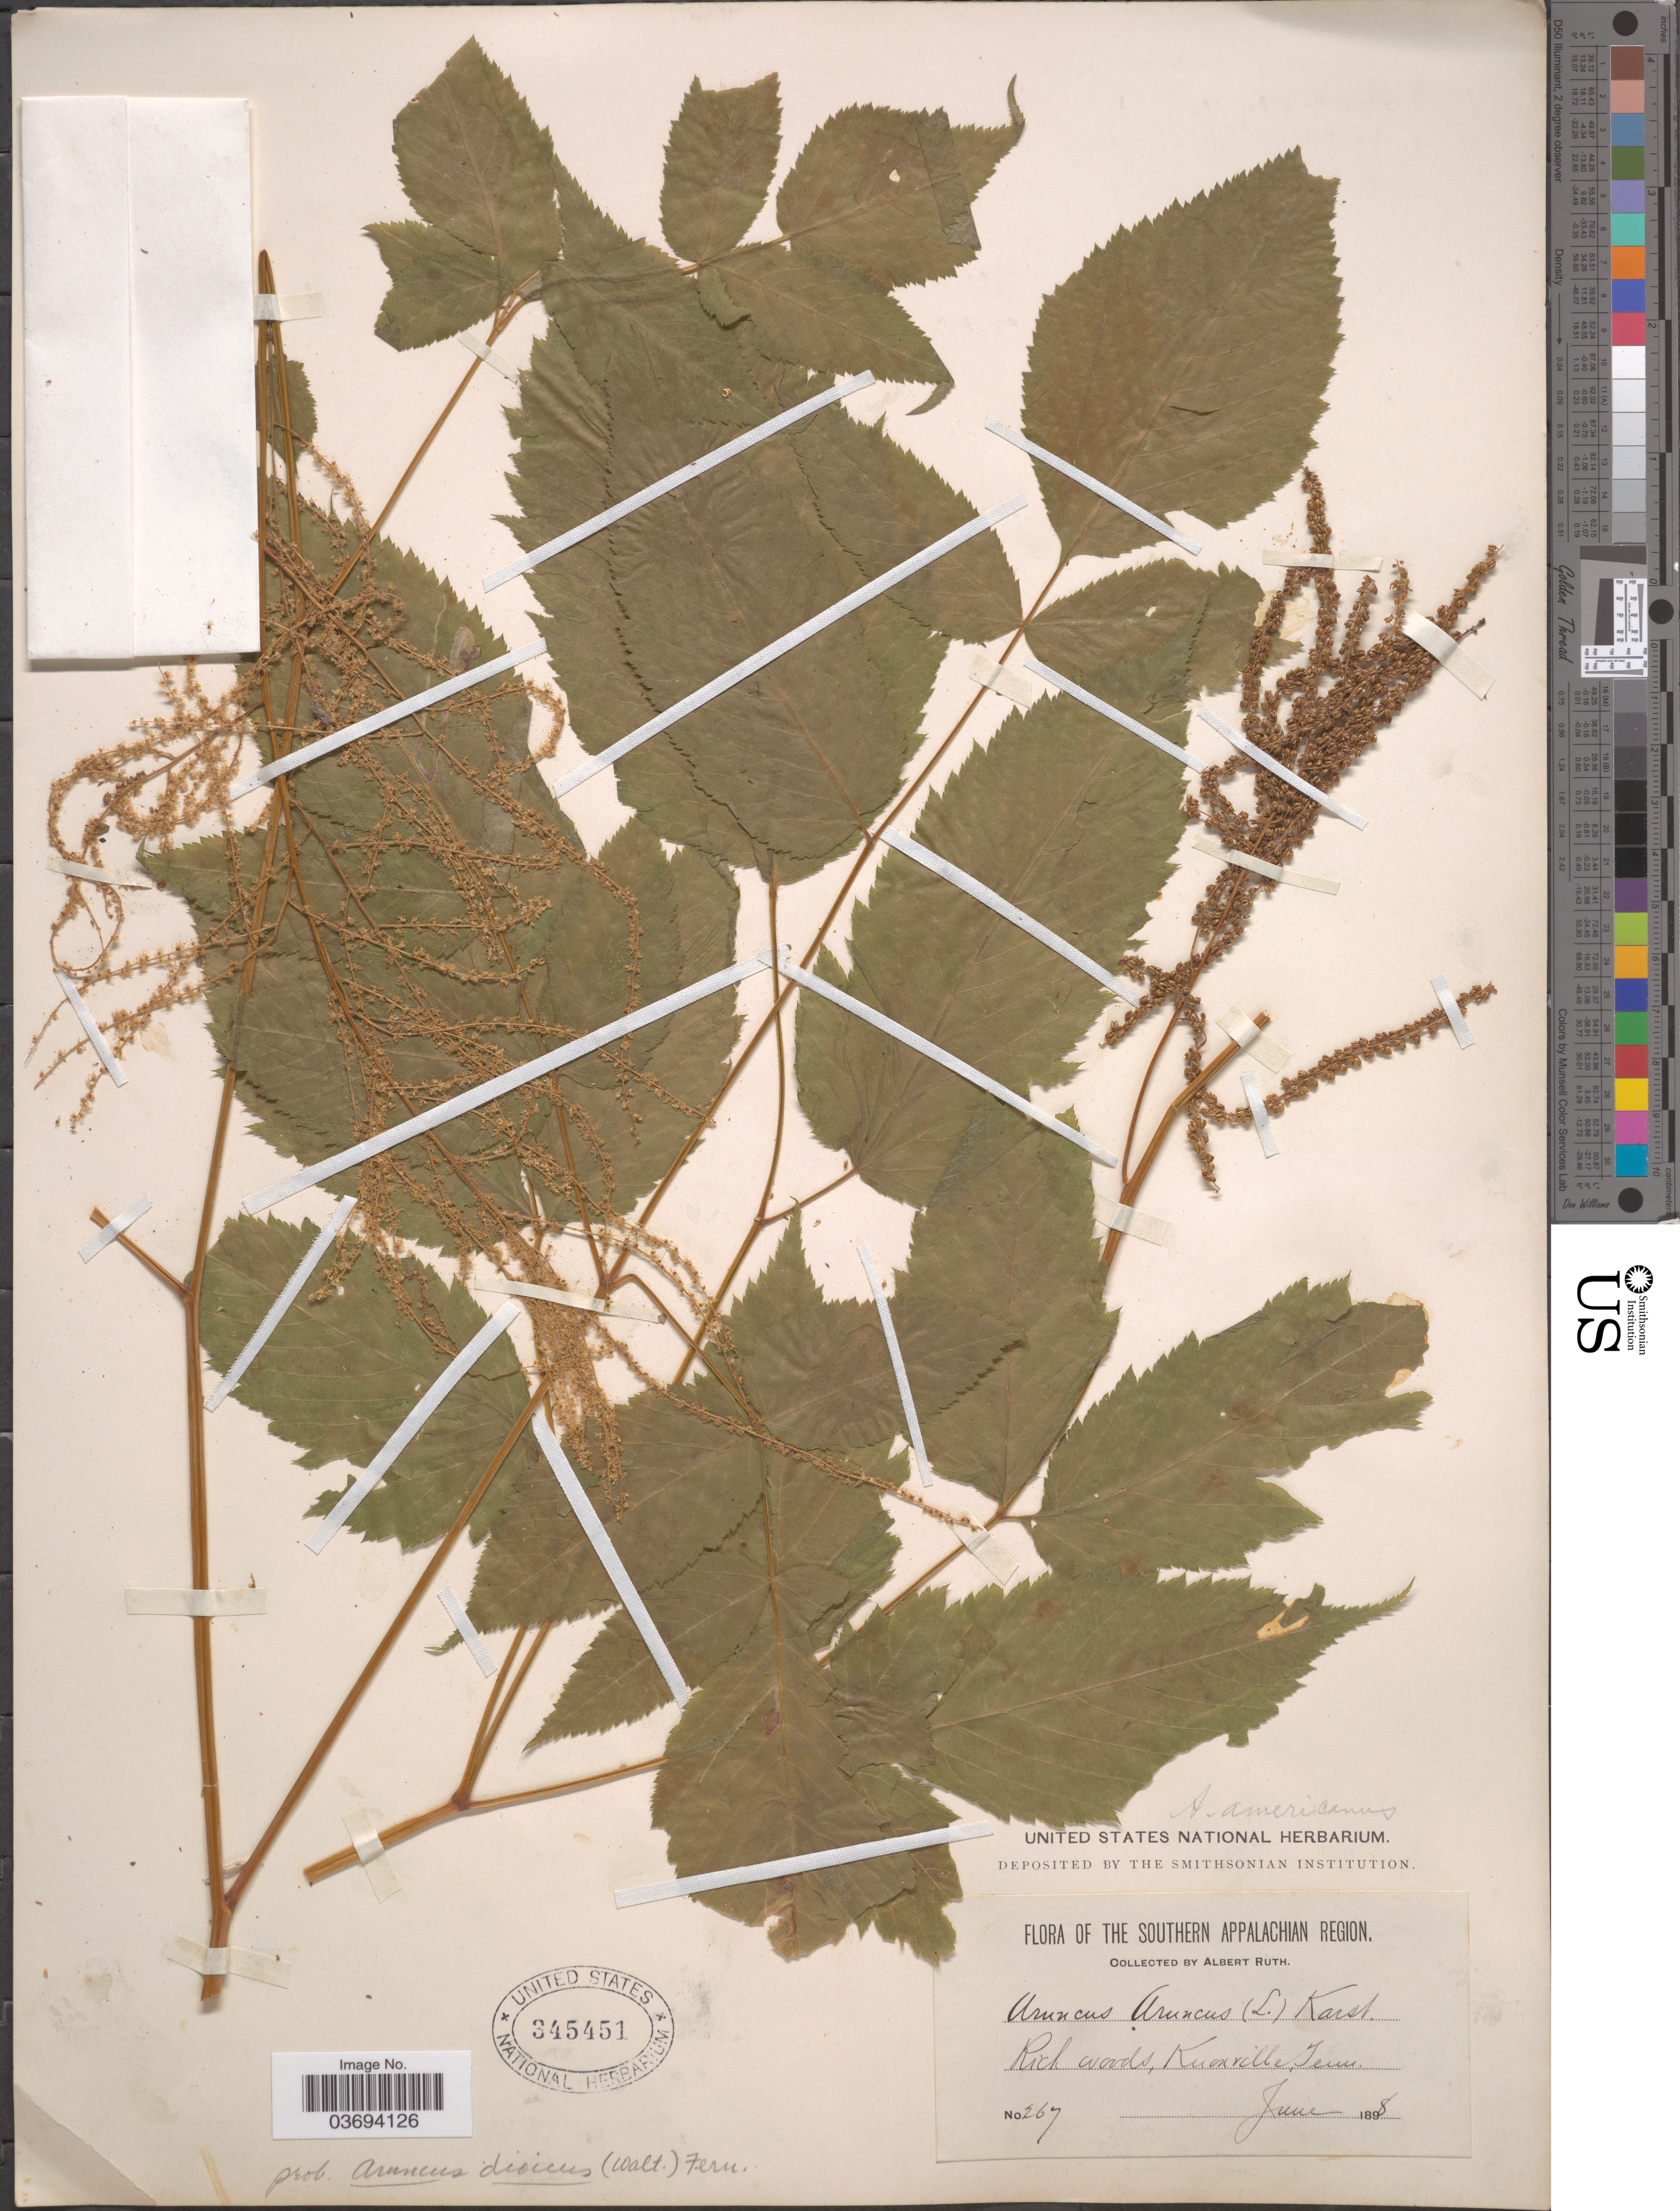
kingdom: Plantae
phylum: Tracheophyta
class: Magnoliopsida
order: Rosales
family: Rosaceae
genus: Aruncus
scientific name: Aruncus dioicus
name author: (Walter) Fernald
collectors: A. Ruth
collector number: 267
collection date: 1898-06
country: United States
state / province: Tennessee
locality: Rich woods, Knoxville.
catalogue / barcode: US 345451